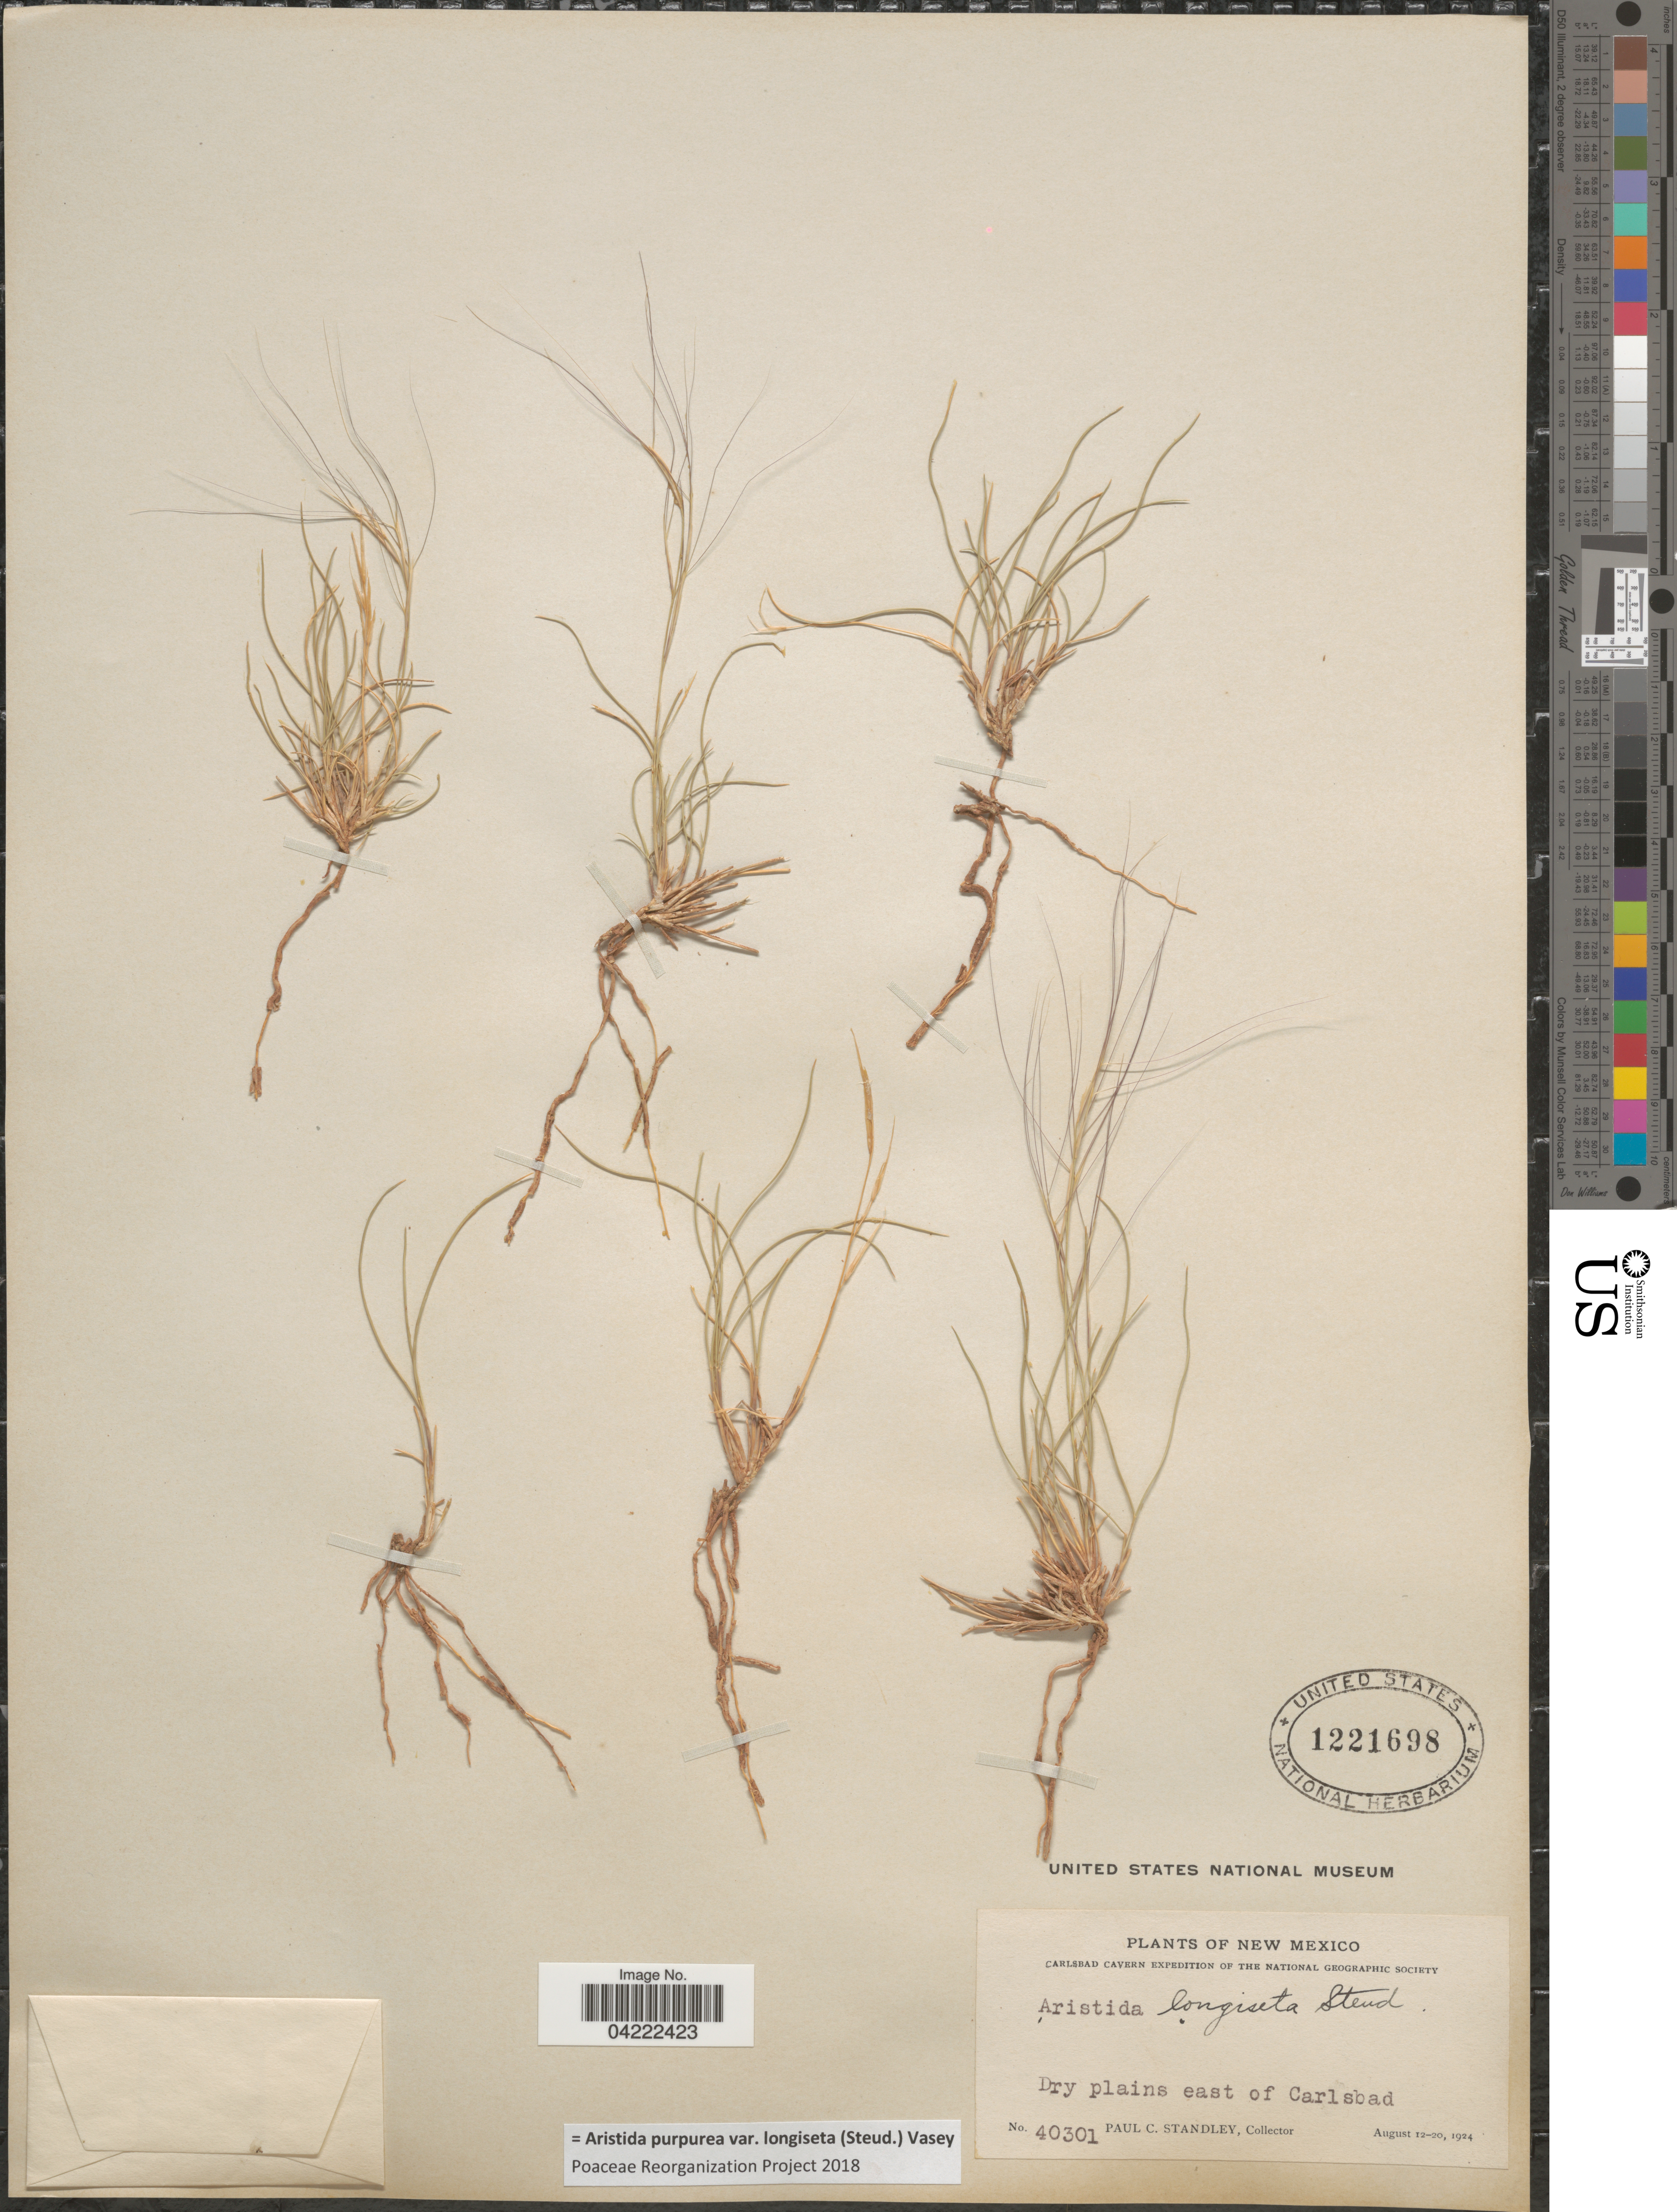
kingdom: Plantae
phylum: Tracheophyta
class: Liliopsida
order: Poales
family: Poaceae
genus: Aristida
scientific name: Aristida purpurea var. longiseta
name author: (Steud.) Vasey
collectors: P. C. Standley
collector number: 40301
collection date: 1924-08-12/1924-08-20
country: United States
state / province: New Mexico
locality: Carlsbad Cavern Expedition of the National Geographic Society. Dry plains east of Carlsbad.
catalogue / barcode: US 1221698